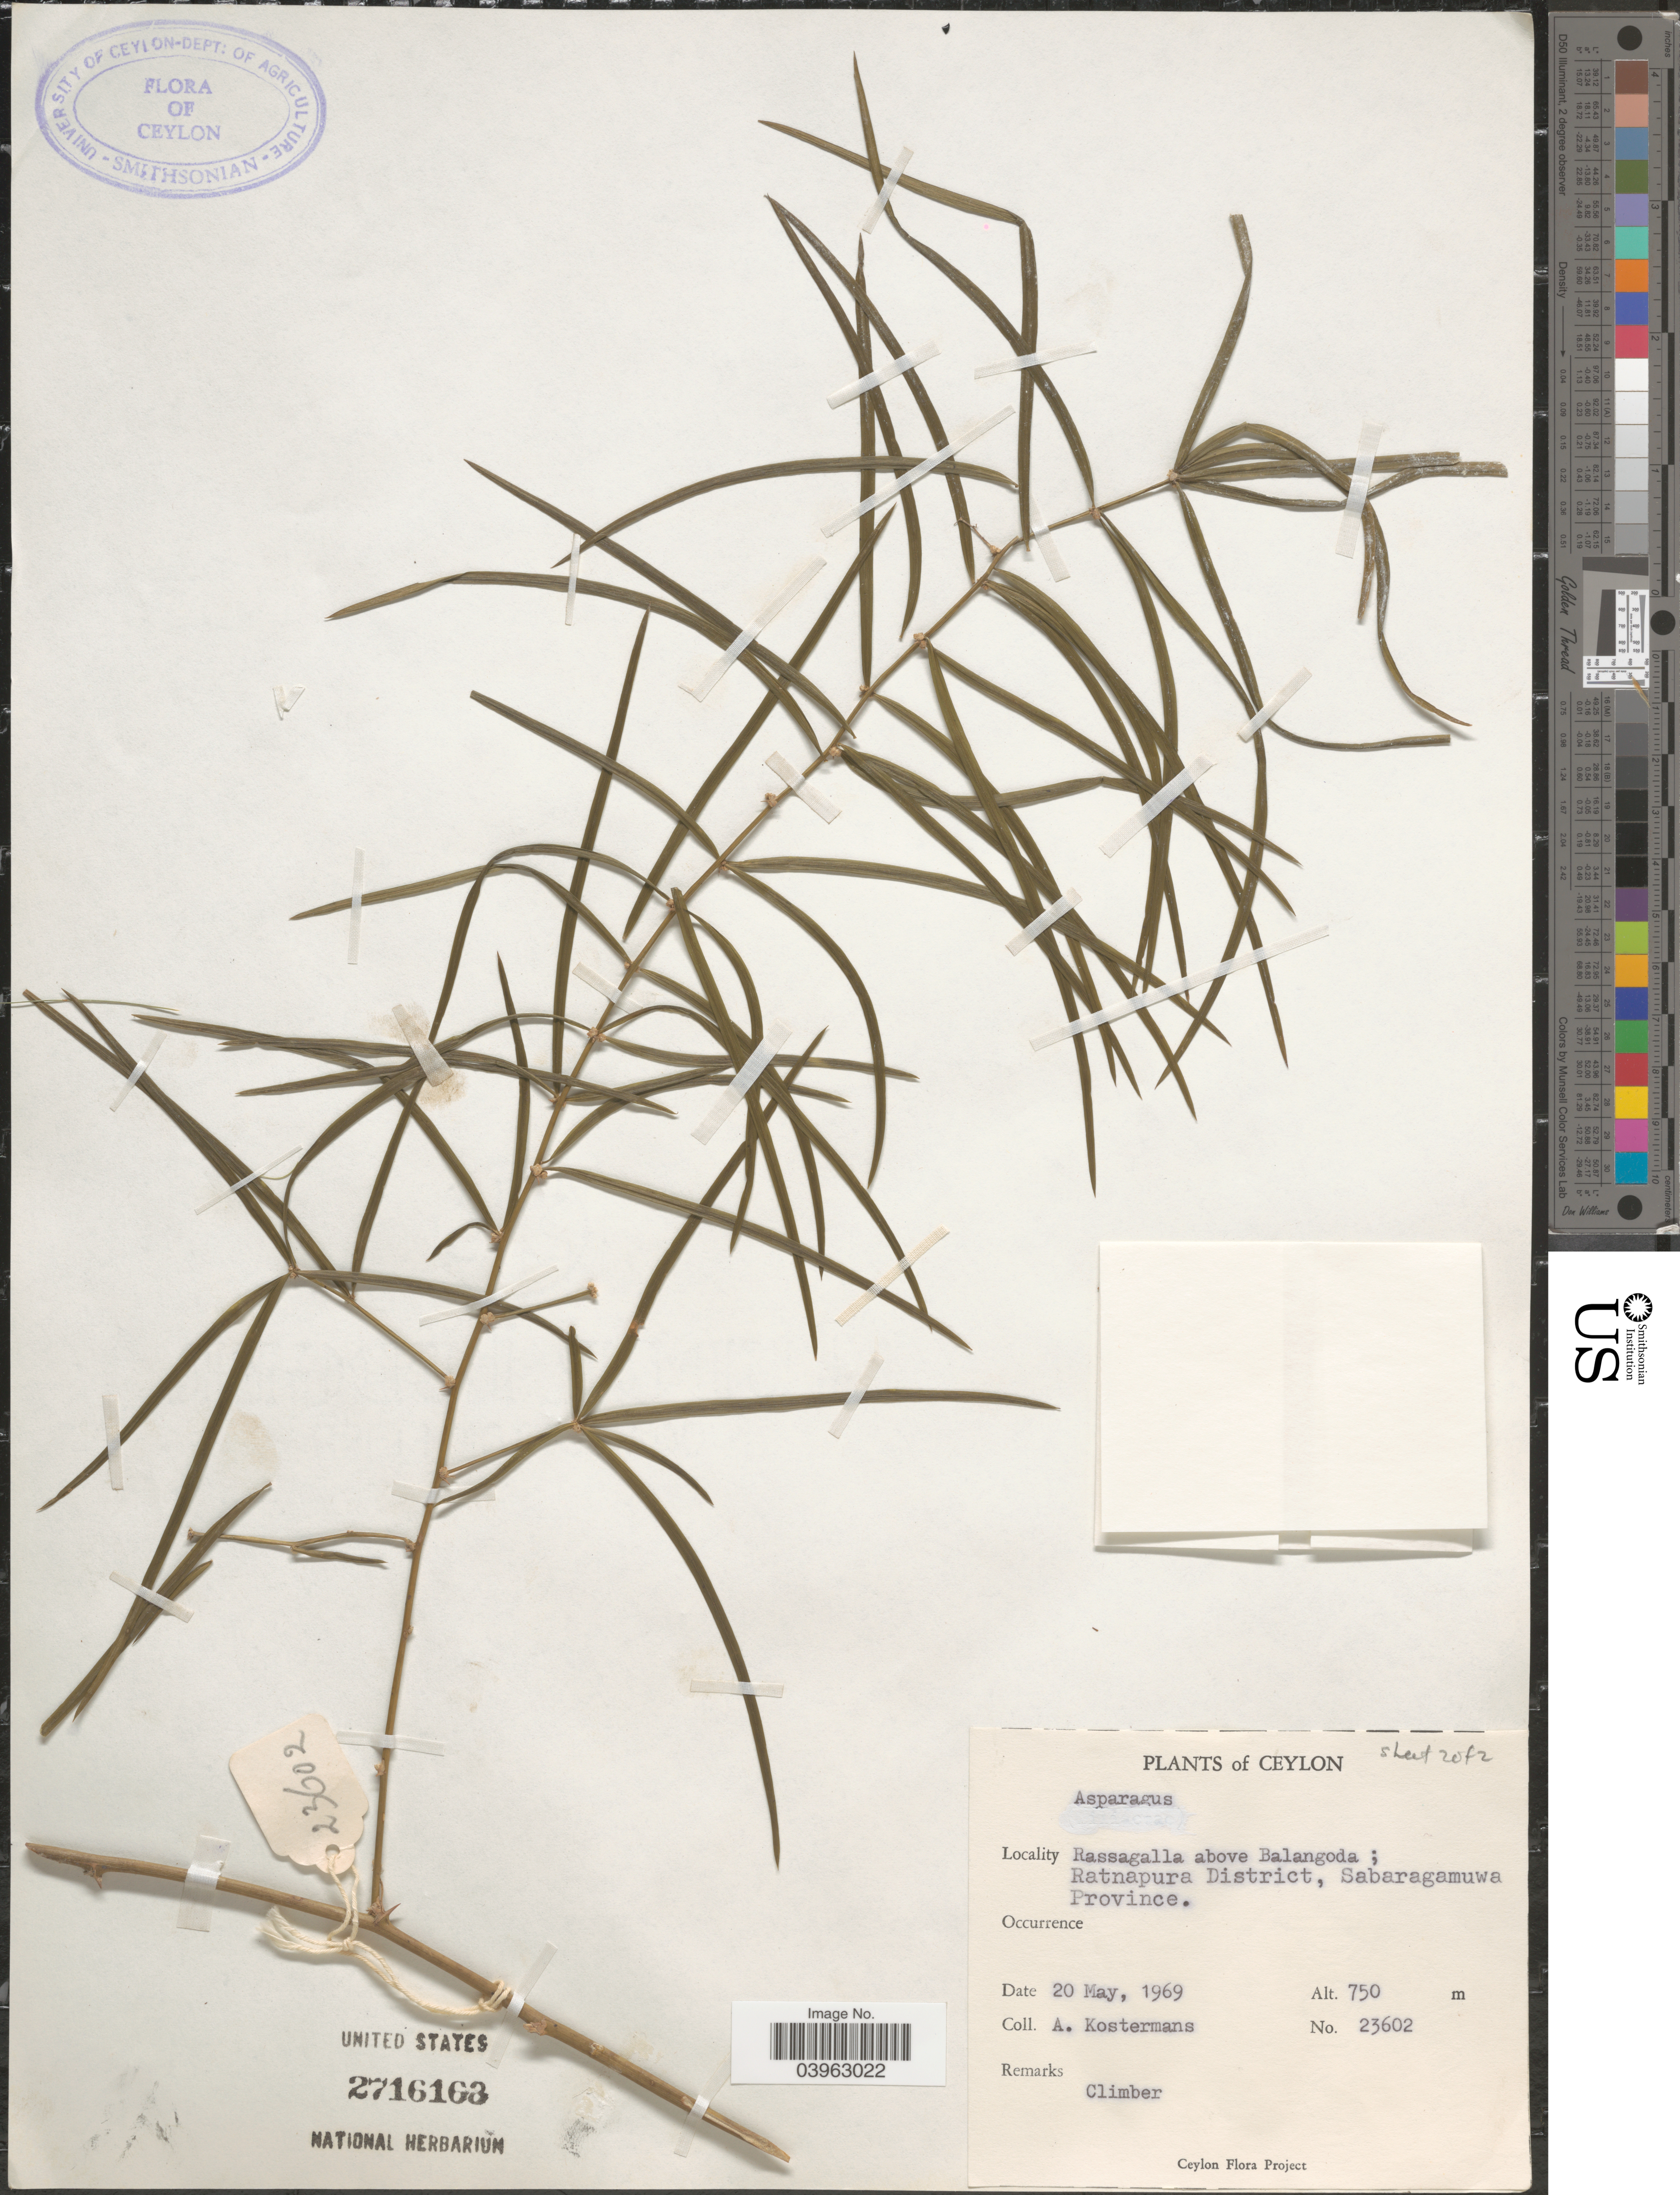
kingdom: Plantae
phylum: Tracheophyta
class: Liliopsida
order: Asparagales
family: Asparagaceae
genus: Asparagus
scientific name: Asparagus sp.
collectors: A. J. G. Kostermans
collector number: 23602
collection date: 1969-05-20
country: Sri Lanka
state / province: Sabaragamuwa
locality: Ceylon. Rassagalla above Balangoda; Ratnapura District.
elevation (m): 750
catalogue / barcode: US 2716163